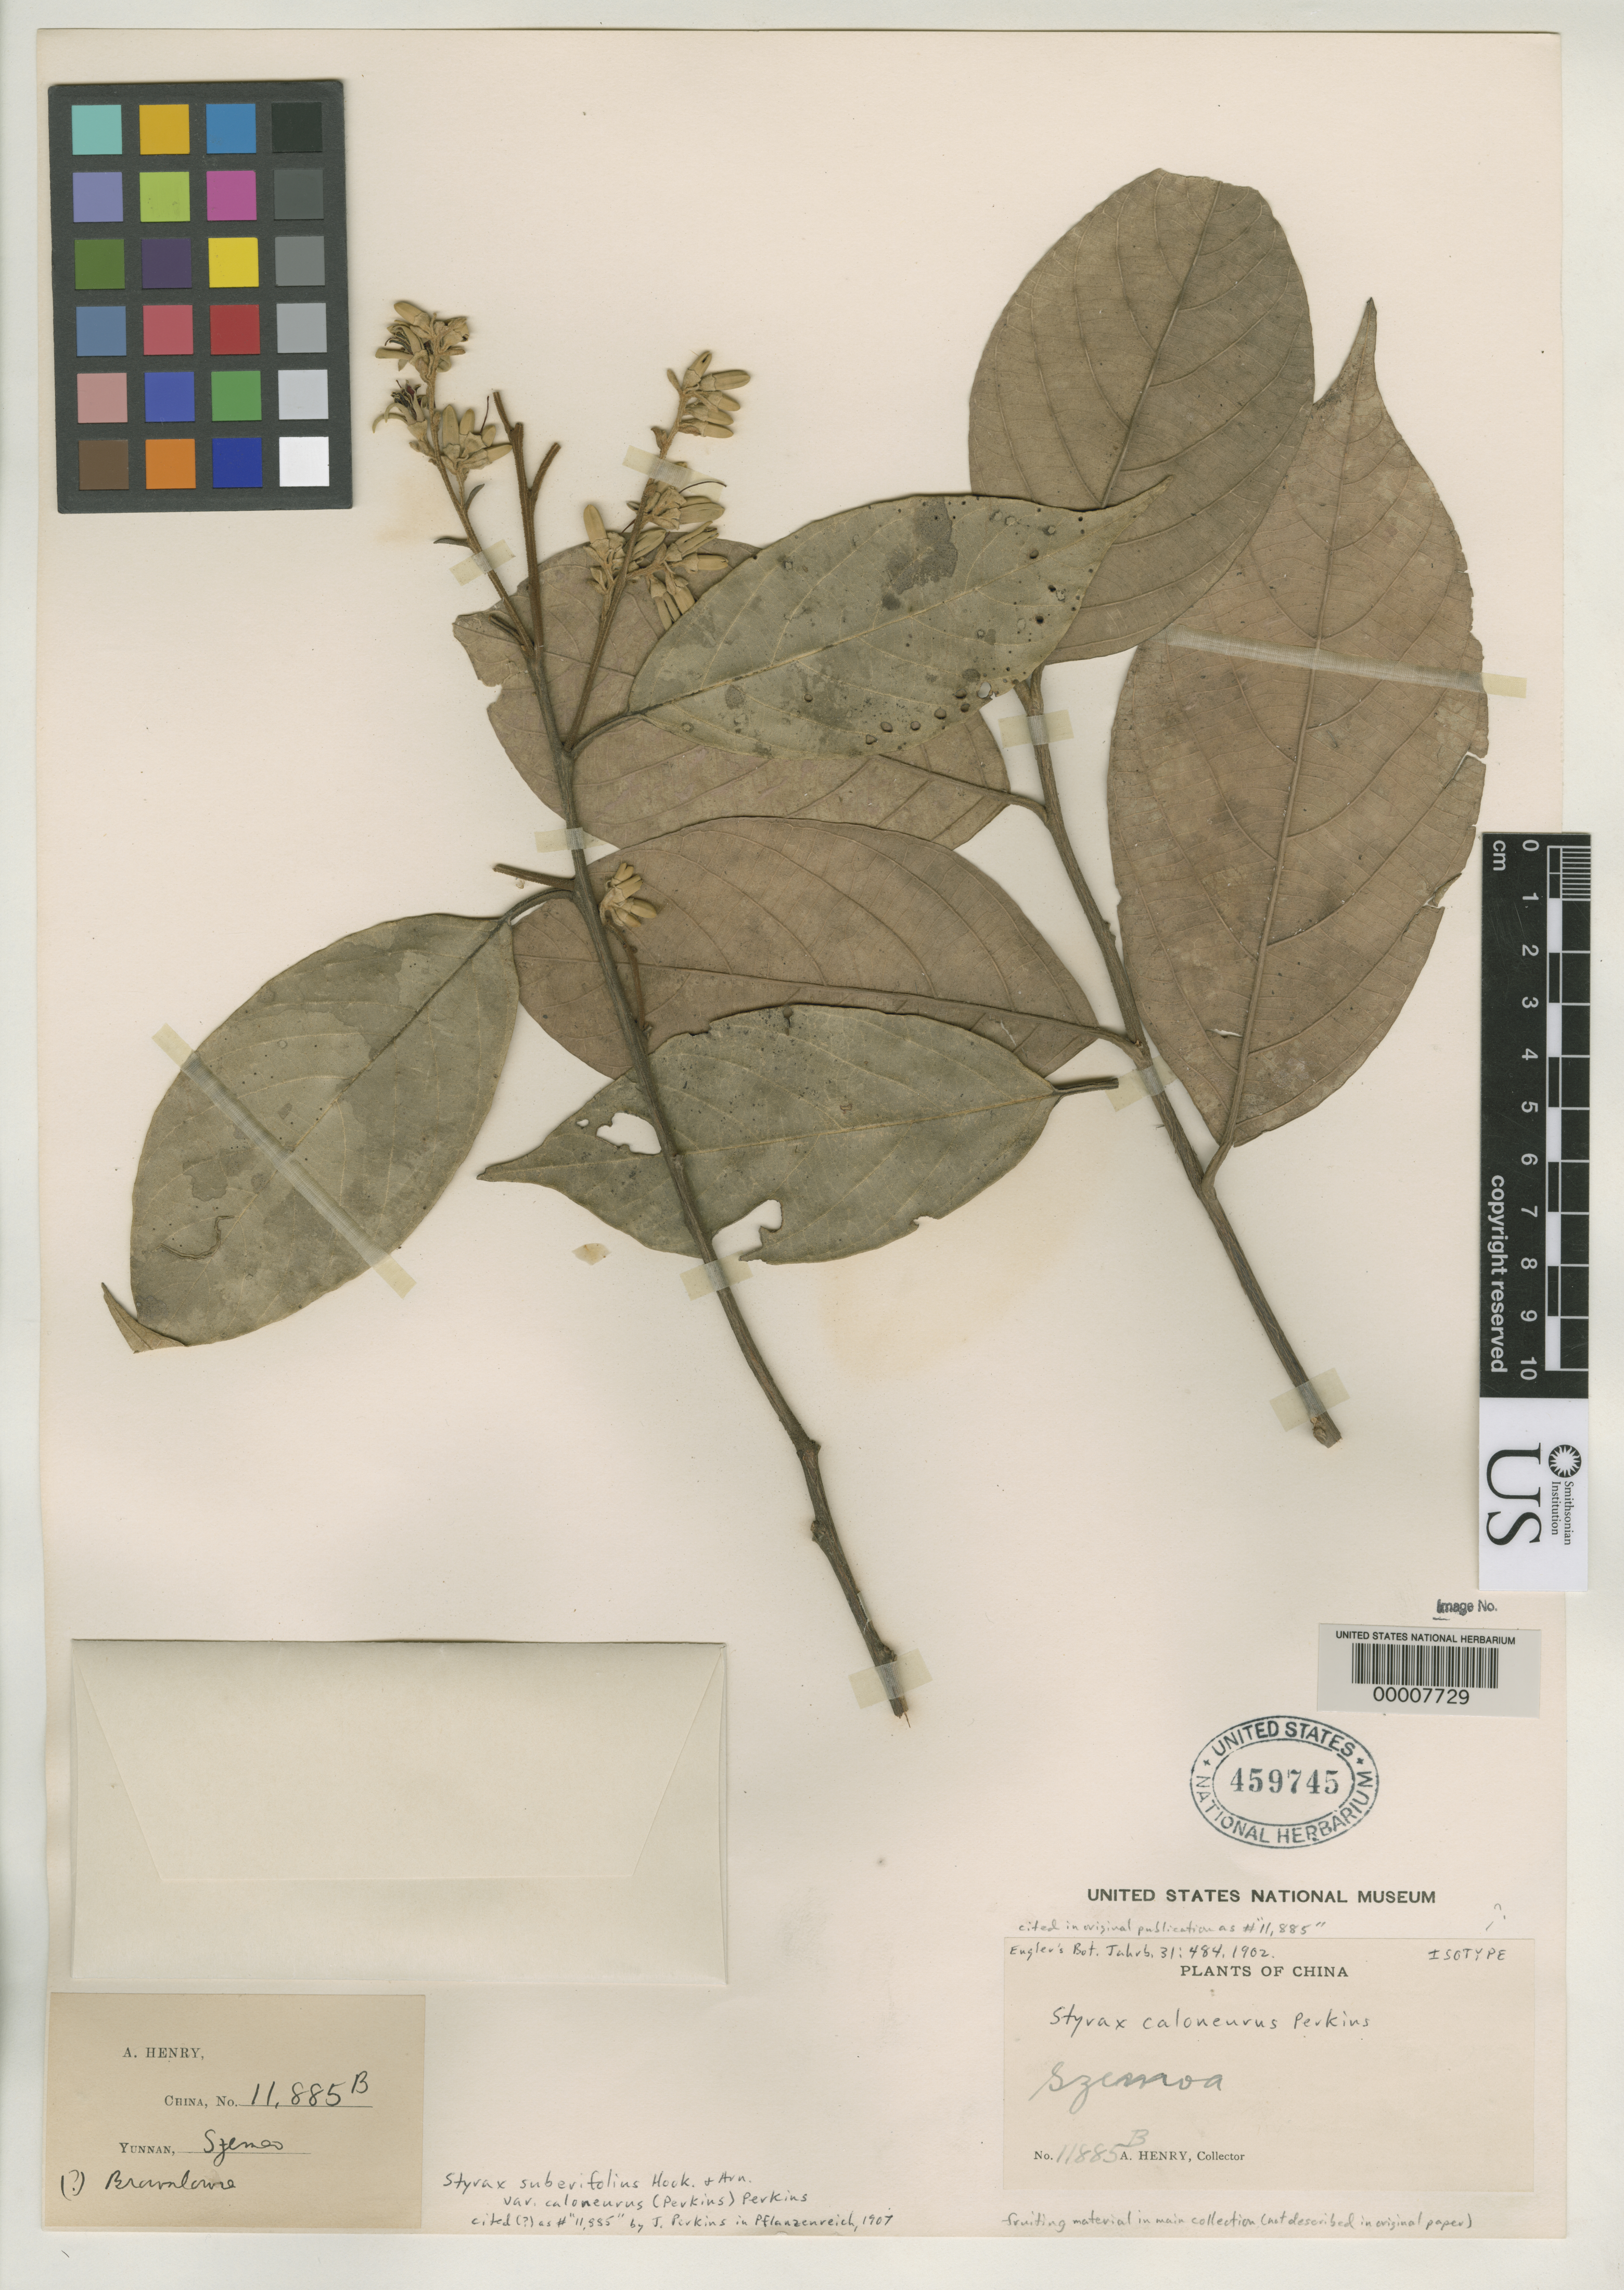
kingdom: Plantae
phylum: Tracheophyta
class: Magnoliopsida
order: Ericales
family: Styracaceae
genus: Styrax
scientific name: Styrax caloneurus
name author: Perkins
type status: Possible Type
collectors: A. Henry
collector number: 11885 B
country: China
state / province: Yunnan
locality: Szemoa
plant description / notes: Annotated (S.F. Smith script) as "isotype". Protologue, "China: Yunnan, Szemao, Wetgebirge, 1600 m ü. M. (Henry n. 11885)" [i.e., not "A" or "B"]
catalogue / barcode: US 459745